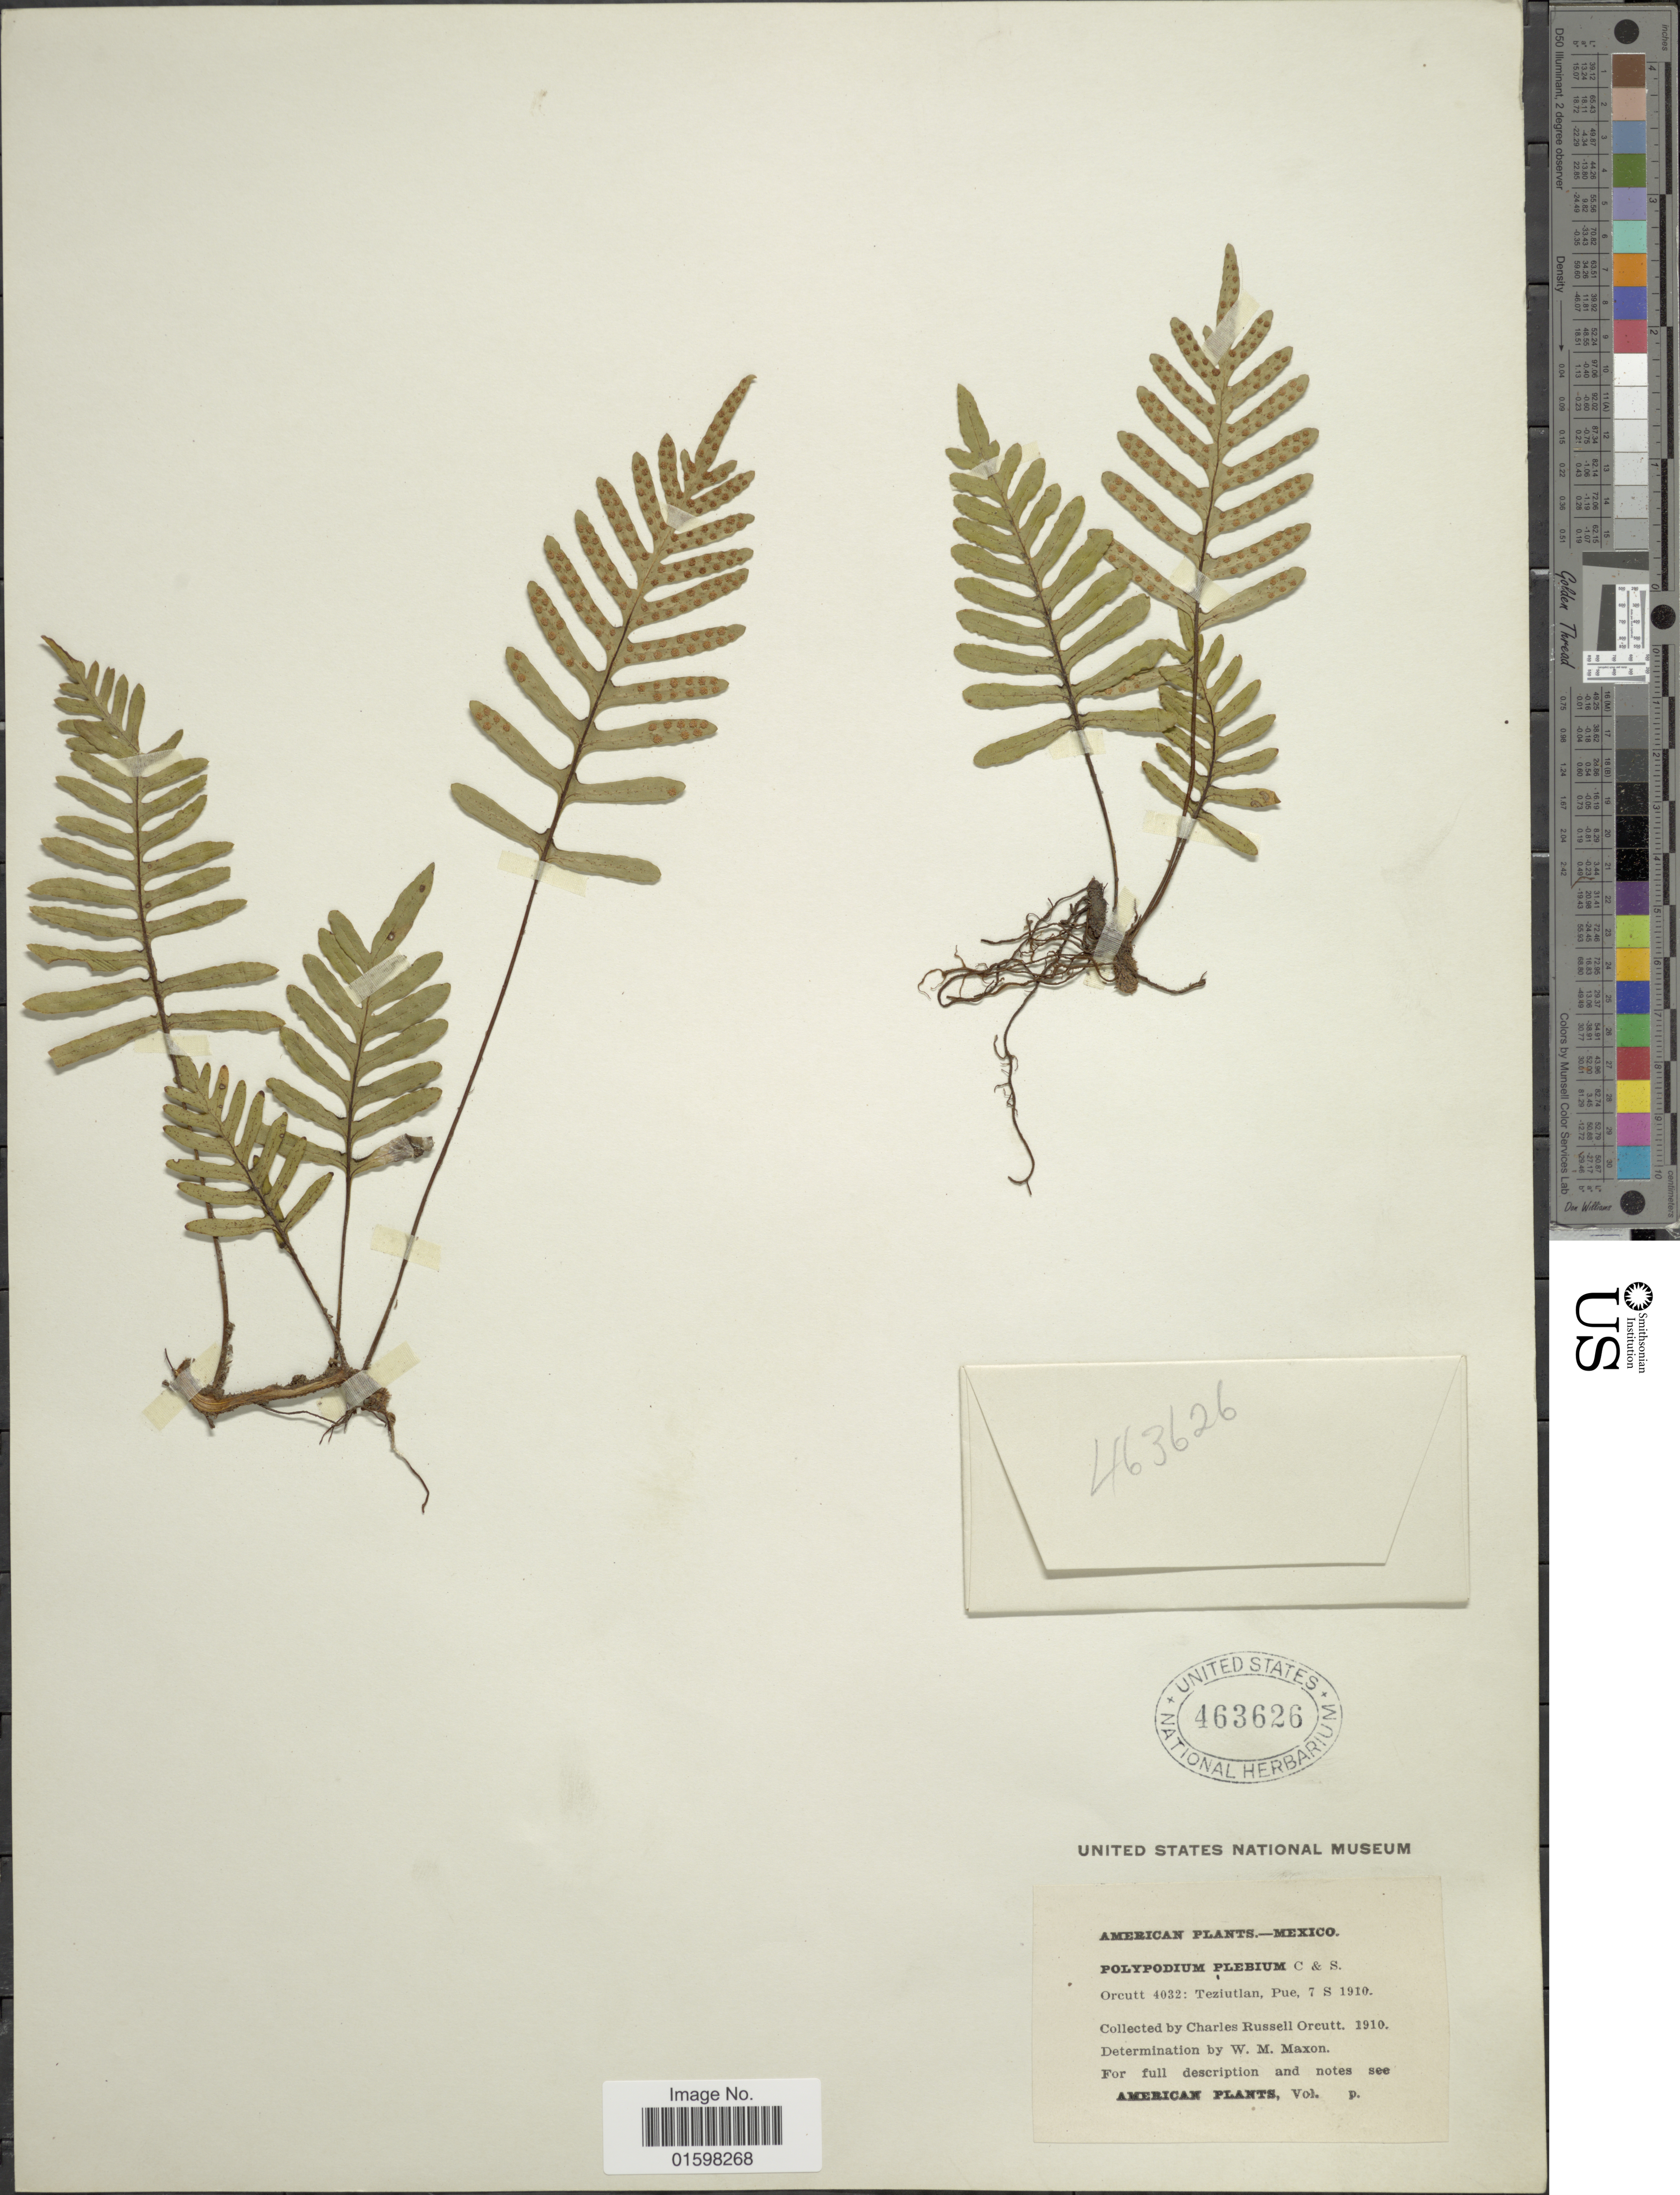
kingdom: Plantae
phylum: Tracheophyta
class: Polypodiopsida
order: Polypodiales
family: Polypodiaceae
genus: Pleopeltis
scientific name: Pleopeltis plebeia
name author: (Schltdl. ex Cham.) A.R. Sm. & Tejero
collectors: C. R. Orcutt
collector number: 4032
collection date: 1910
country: Mexico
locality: Teziutlan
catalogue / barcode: US 463626